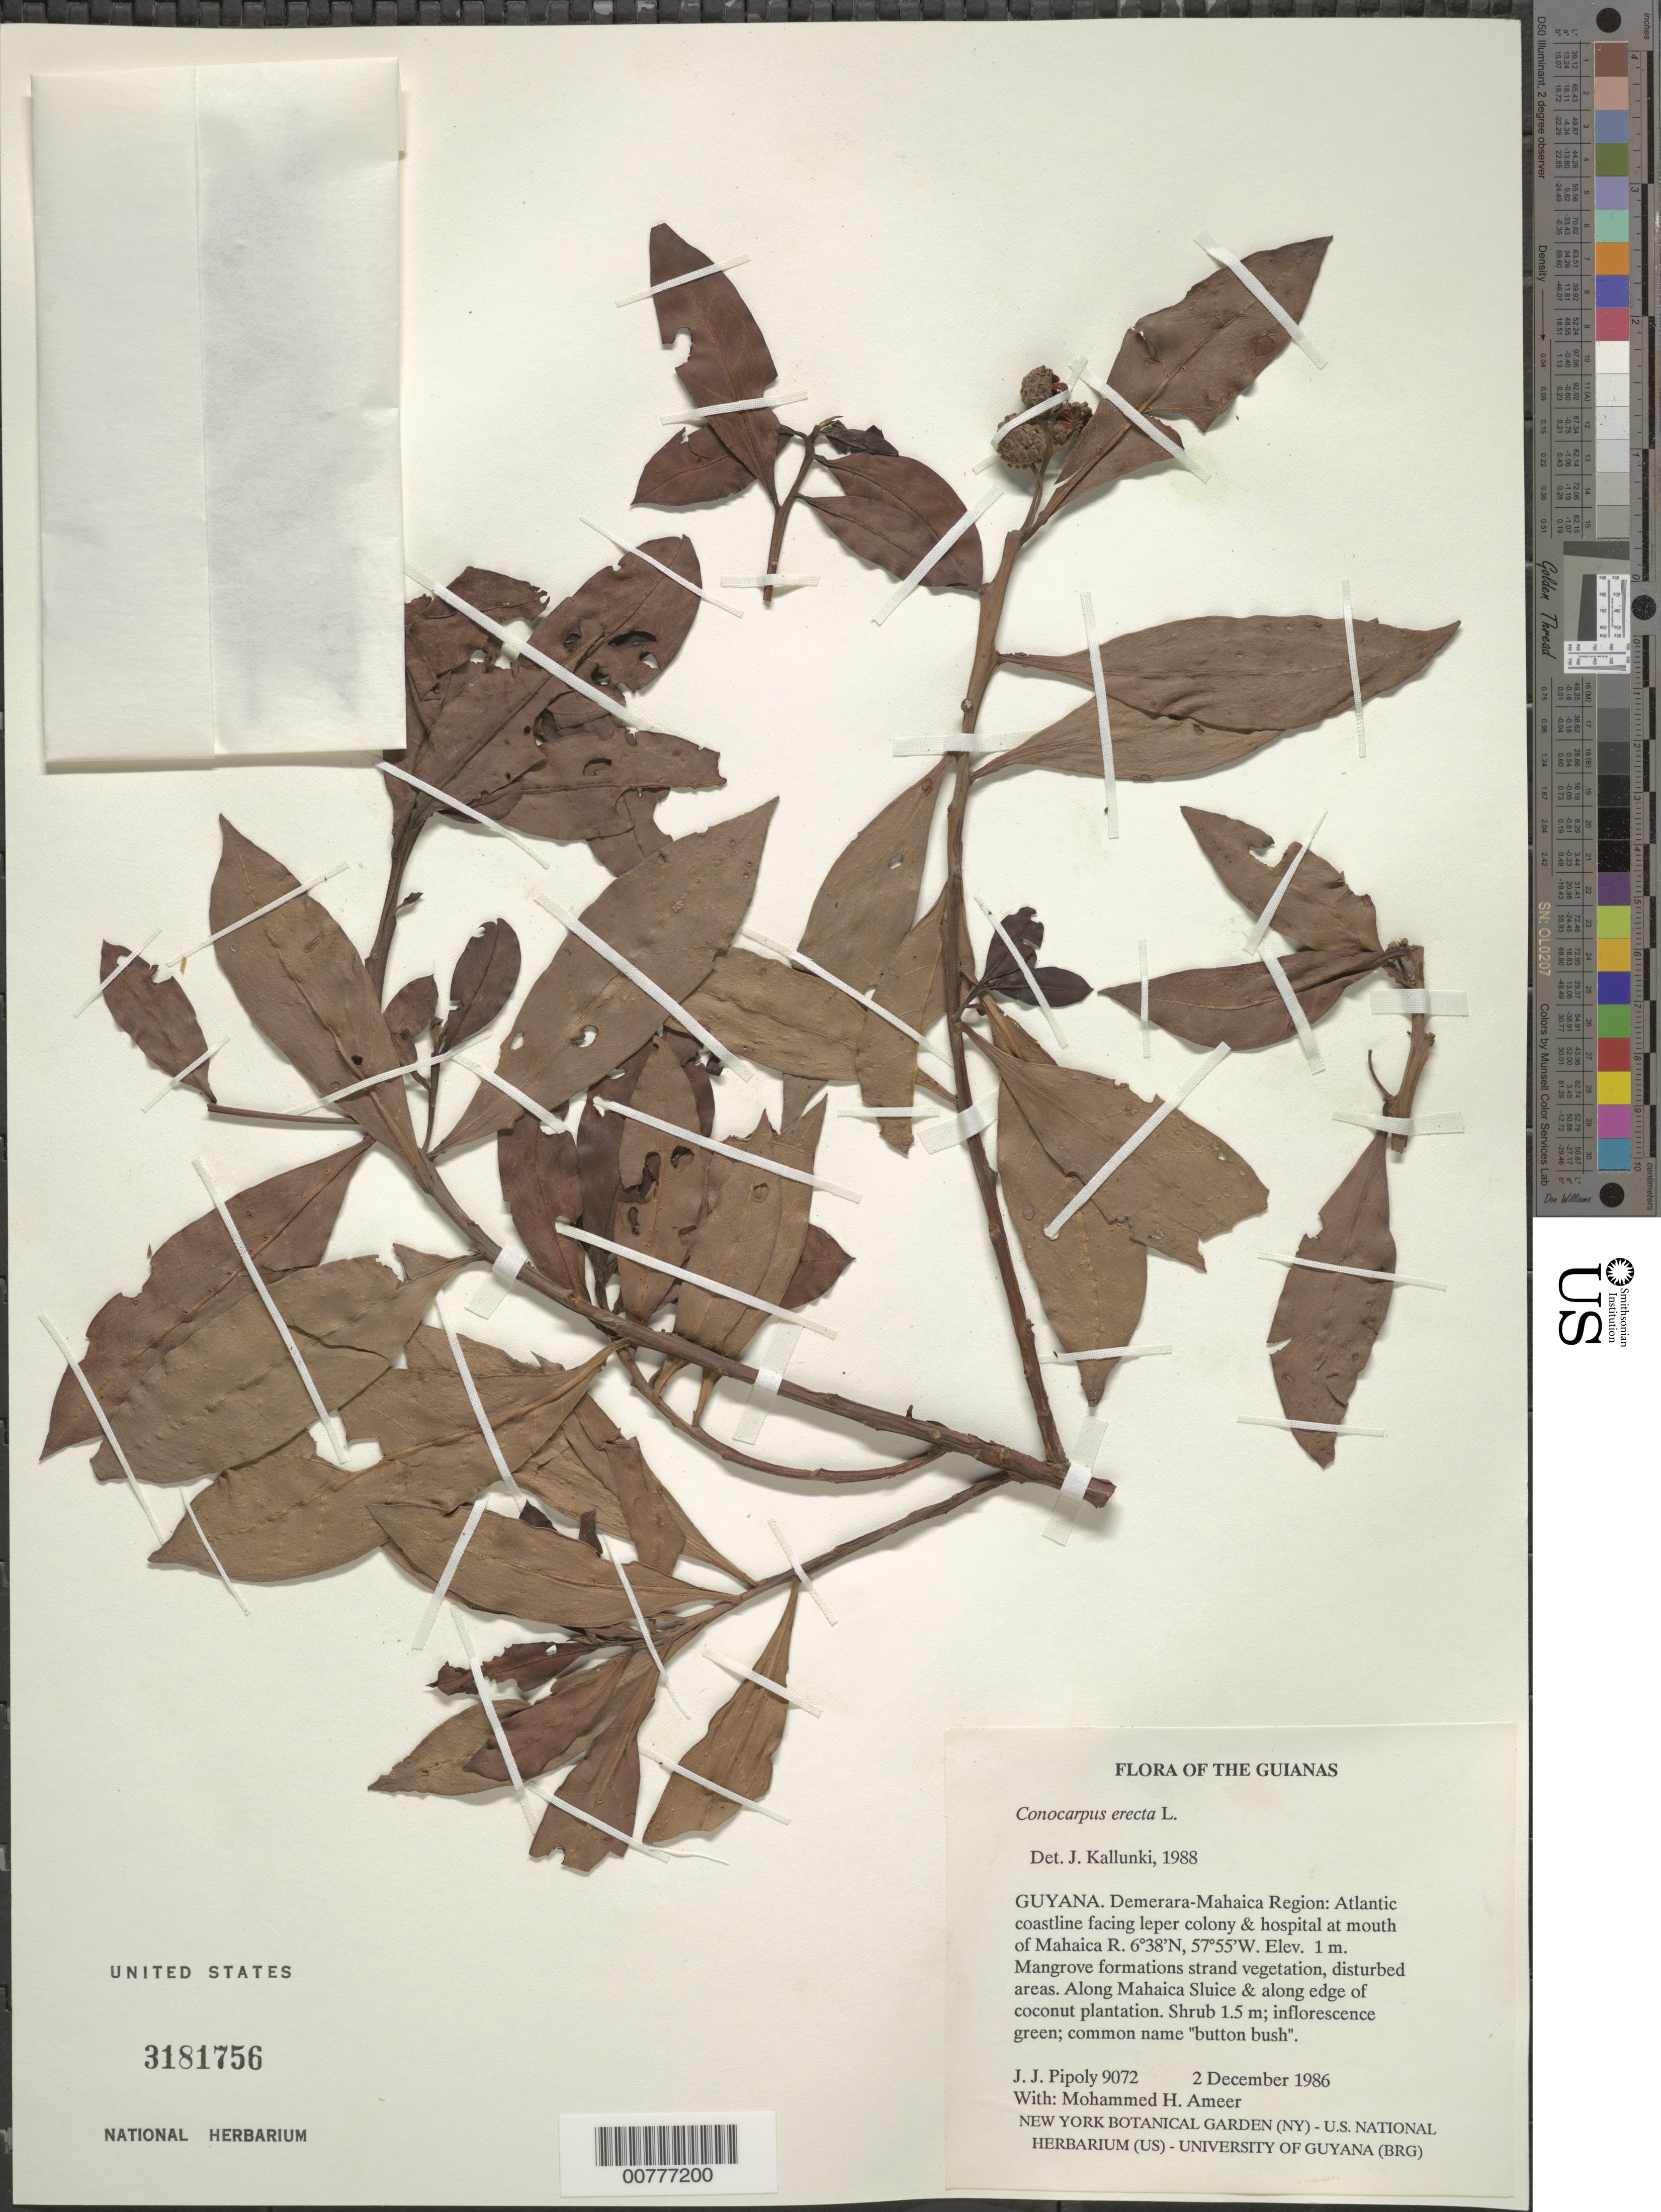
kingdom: Plantae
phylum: Tracheophyta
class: Magnoliopsida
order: Myrtales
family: Combretaceae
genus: Conocarpus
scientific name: Conocarpus erectus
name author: L.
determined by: Kallunki, Jacquelyn A.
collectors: J. J. Pipoly & M. Ameer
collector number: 9072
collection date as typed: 2 December 1986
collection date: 1986-12-02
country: Guyana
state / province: Demerara-Mahaica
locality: Atlantic coastline facing leper colony & hospital at mouth of Mahaica R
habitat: Mangrove formations strand vegetation, disturbed areas. Along Mahaica Sluice & along edge of coconut plantation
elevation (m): -6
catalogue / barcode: US 3181756